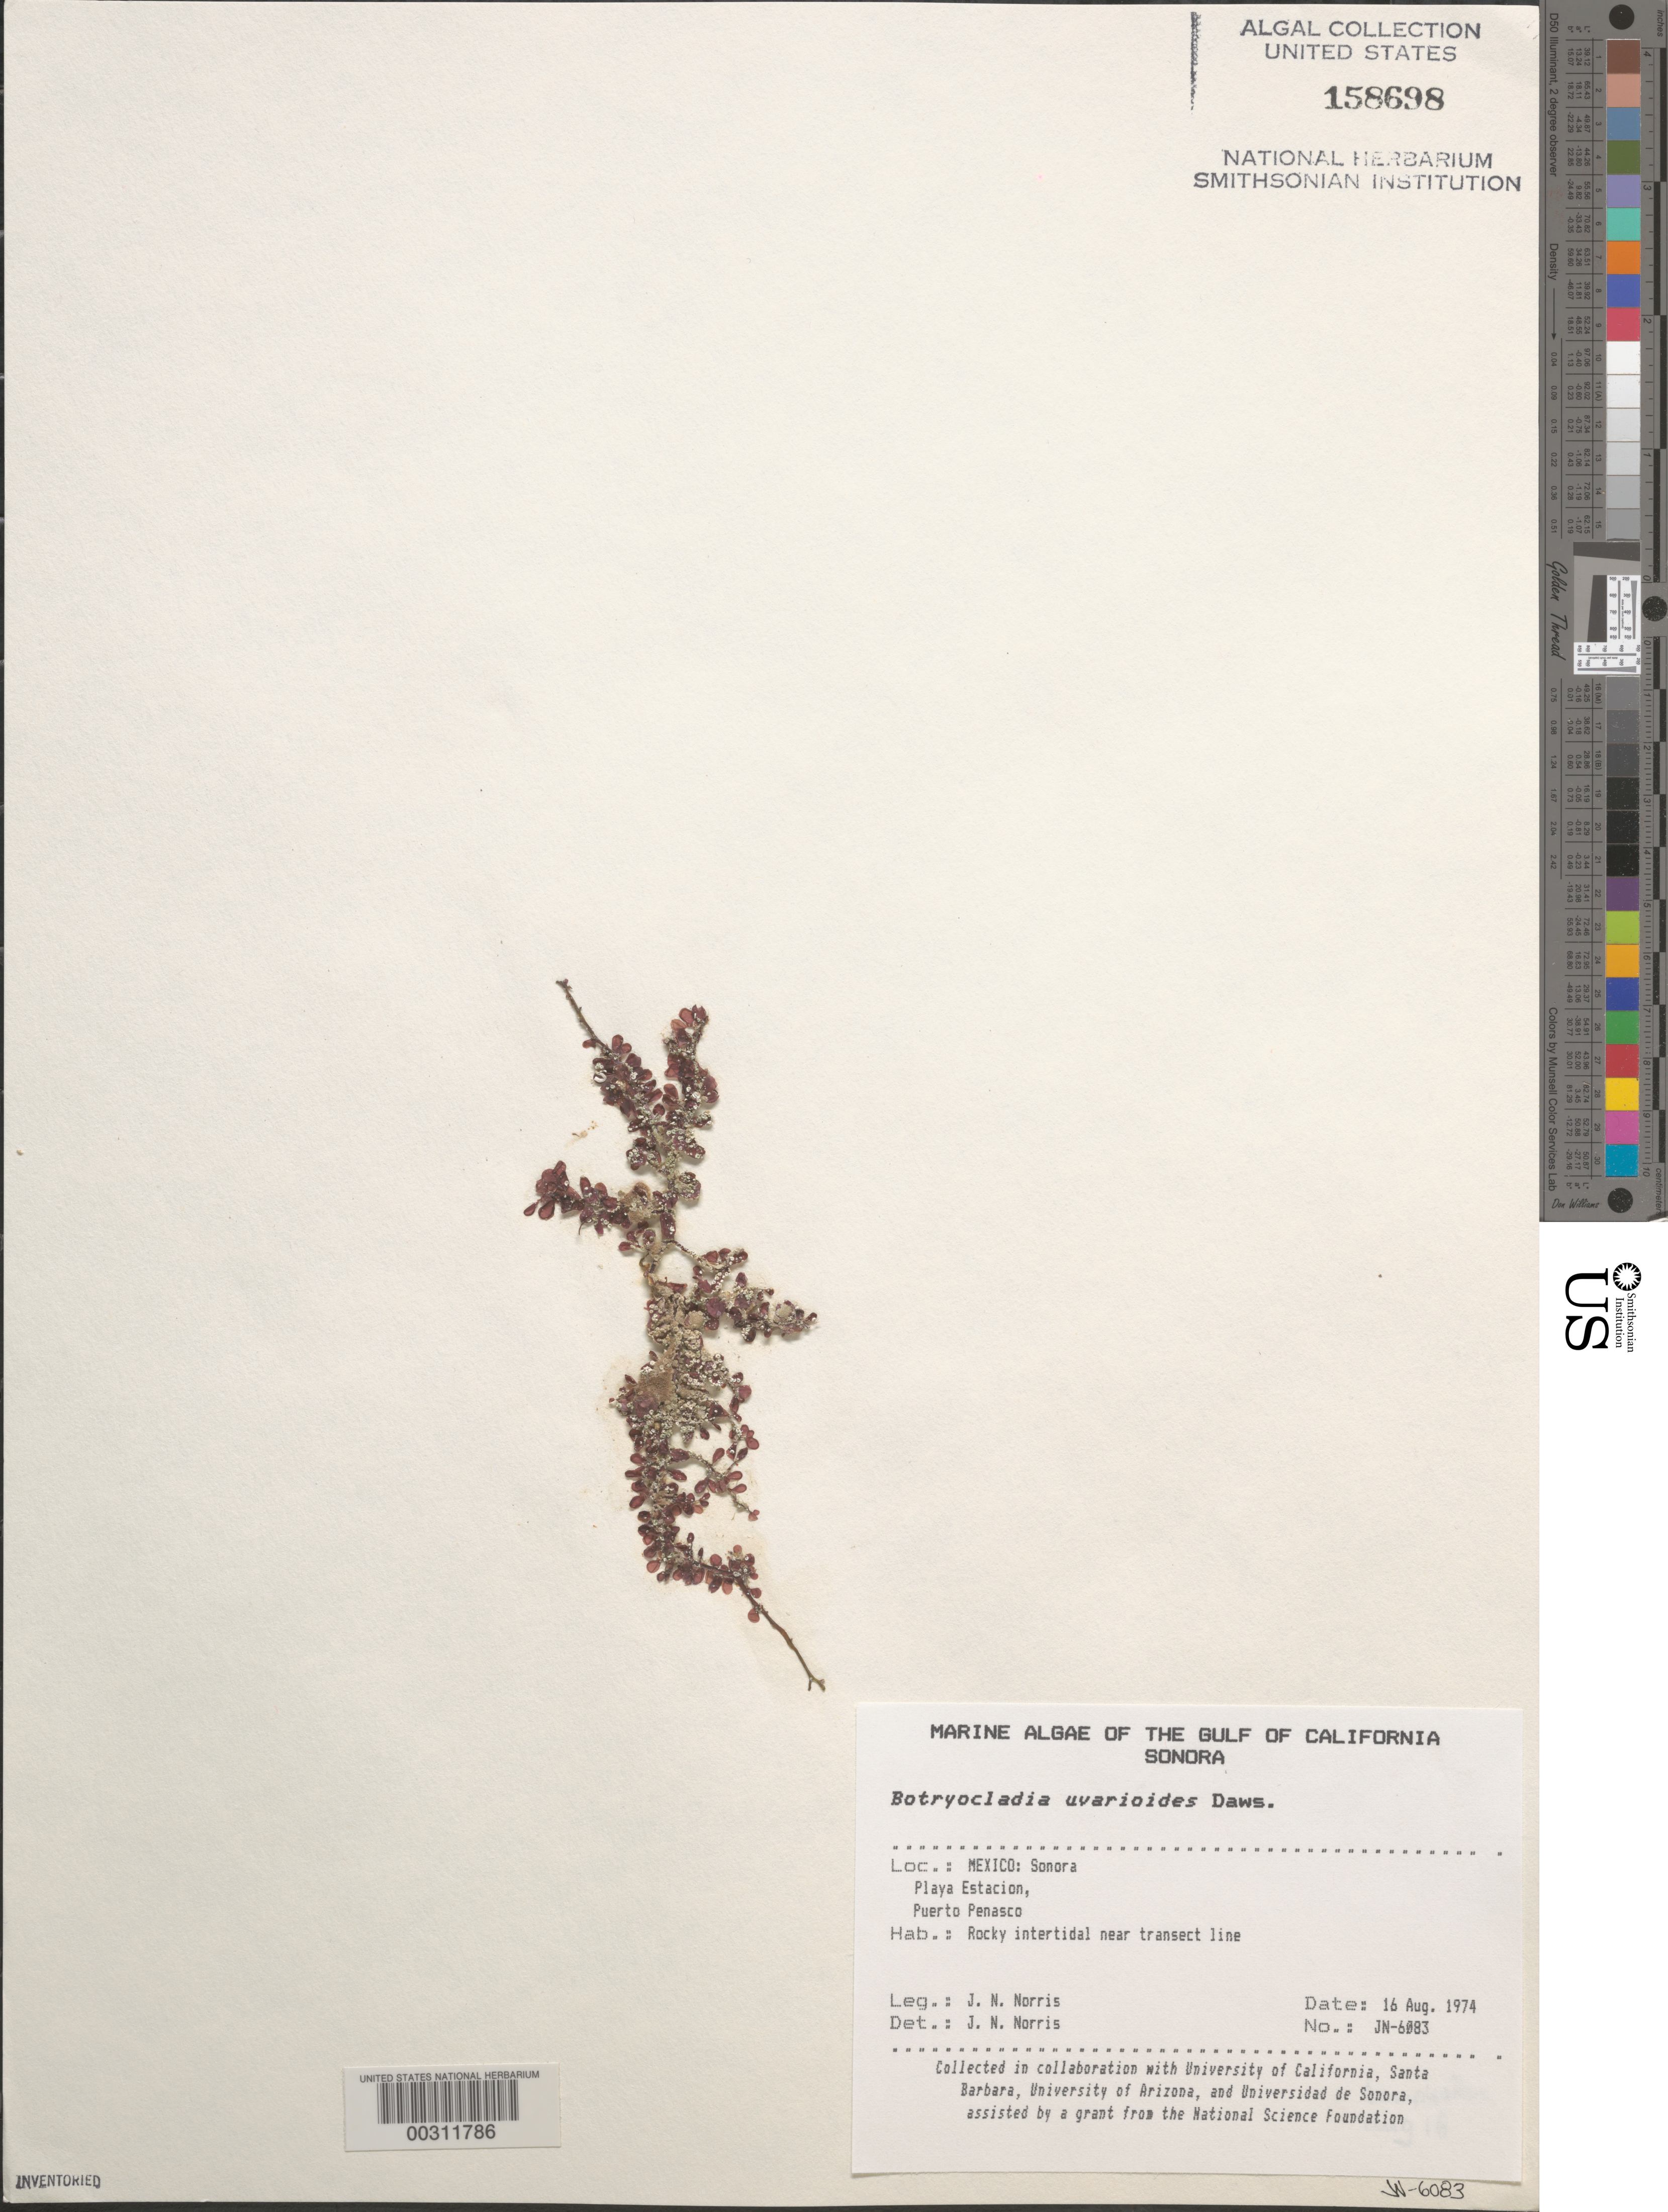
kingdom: Plantae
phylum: Rhodophyta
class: Florideophyceae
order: Rhodymeniales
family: Rhodymeniaceae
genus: Botryocladia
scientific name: Botryocladia uvarioides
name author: E.Y. Dawson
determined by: Norris, James N.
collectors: J. N. Norris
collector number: JN-6083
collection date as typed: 16 Aug 1974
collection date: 1974-08-16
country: Mexico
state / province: Sonora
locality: Playa Estacion, Puerto Penasco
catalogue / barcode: US 158698